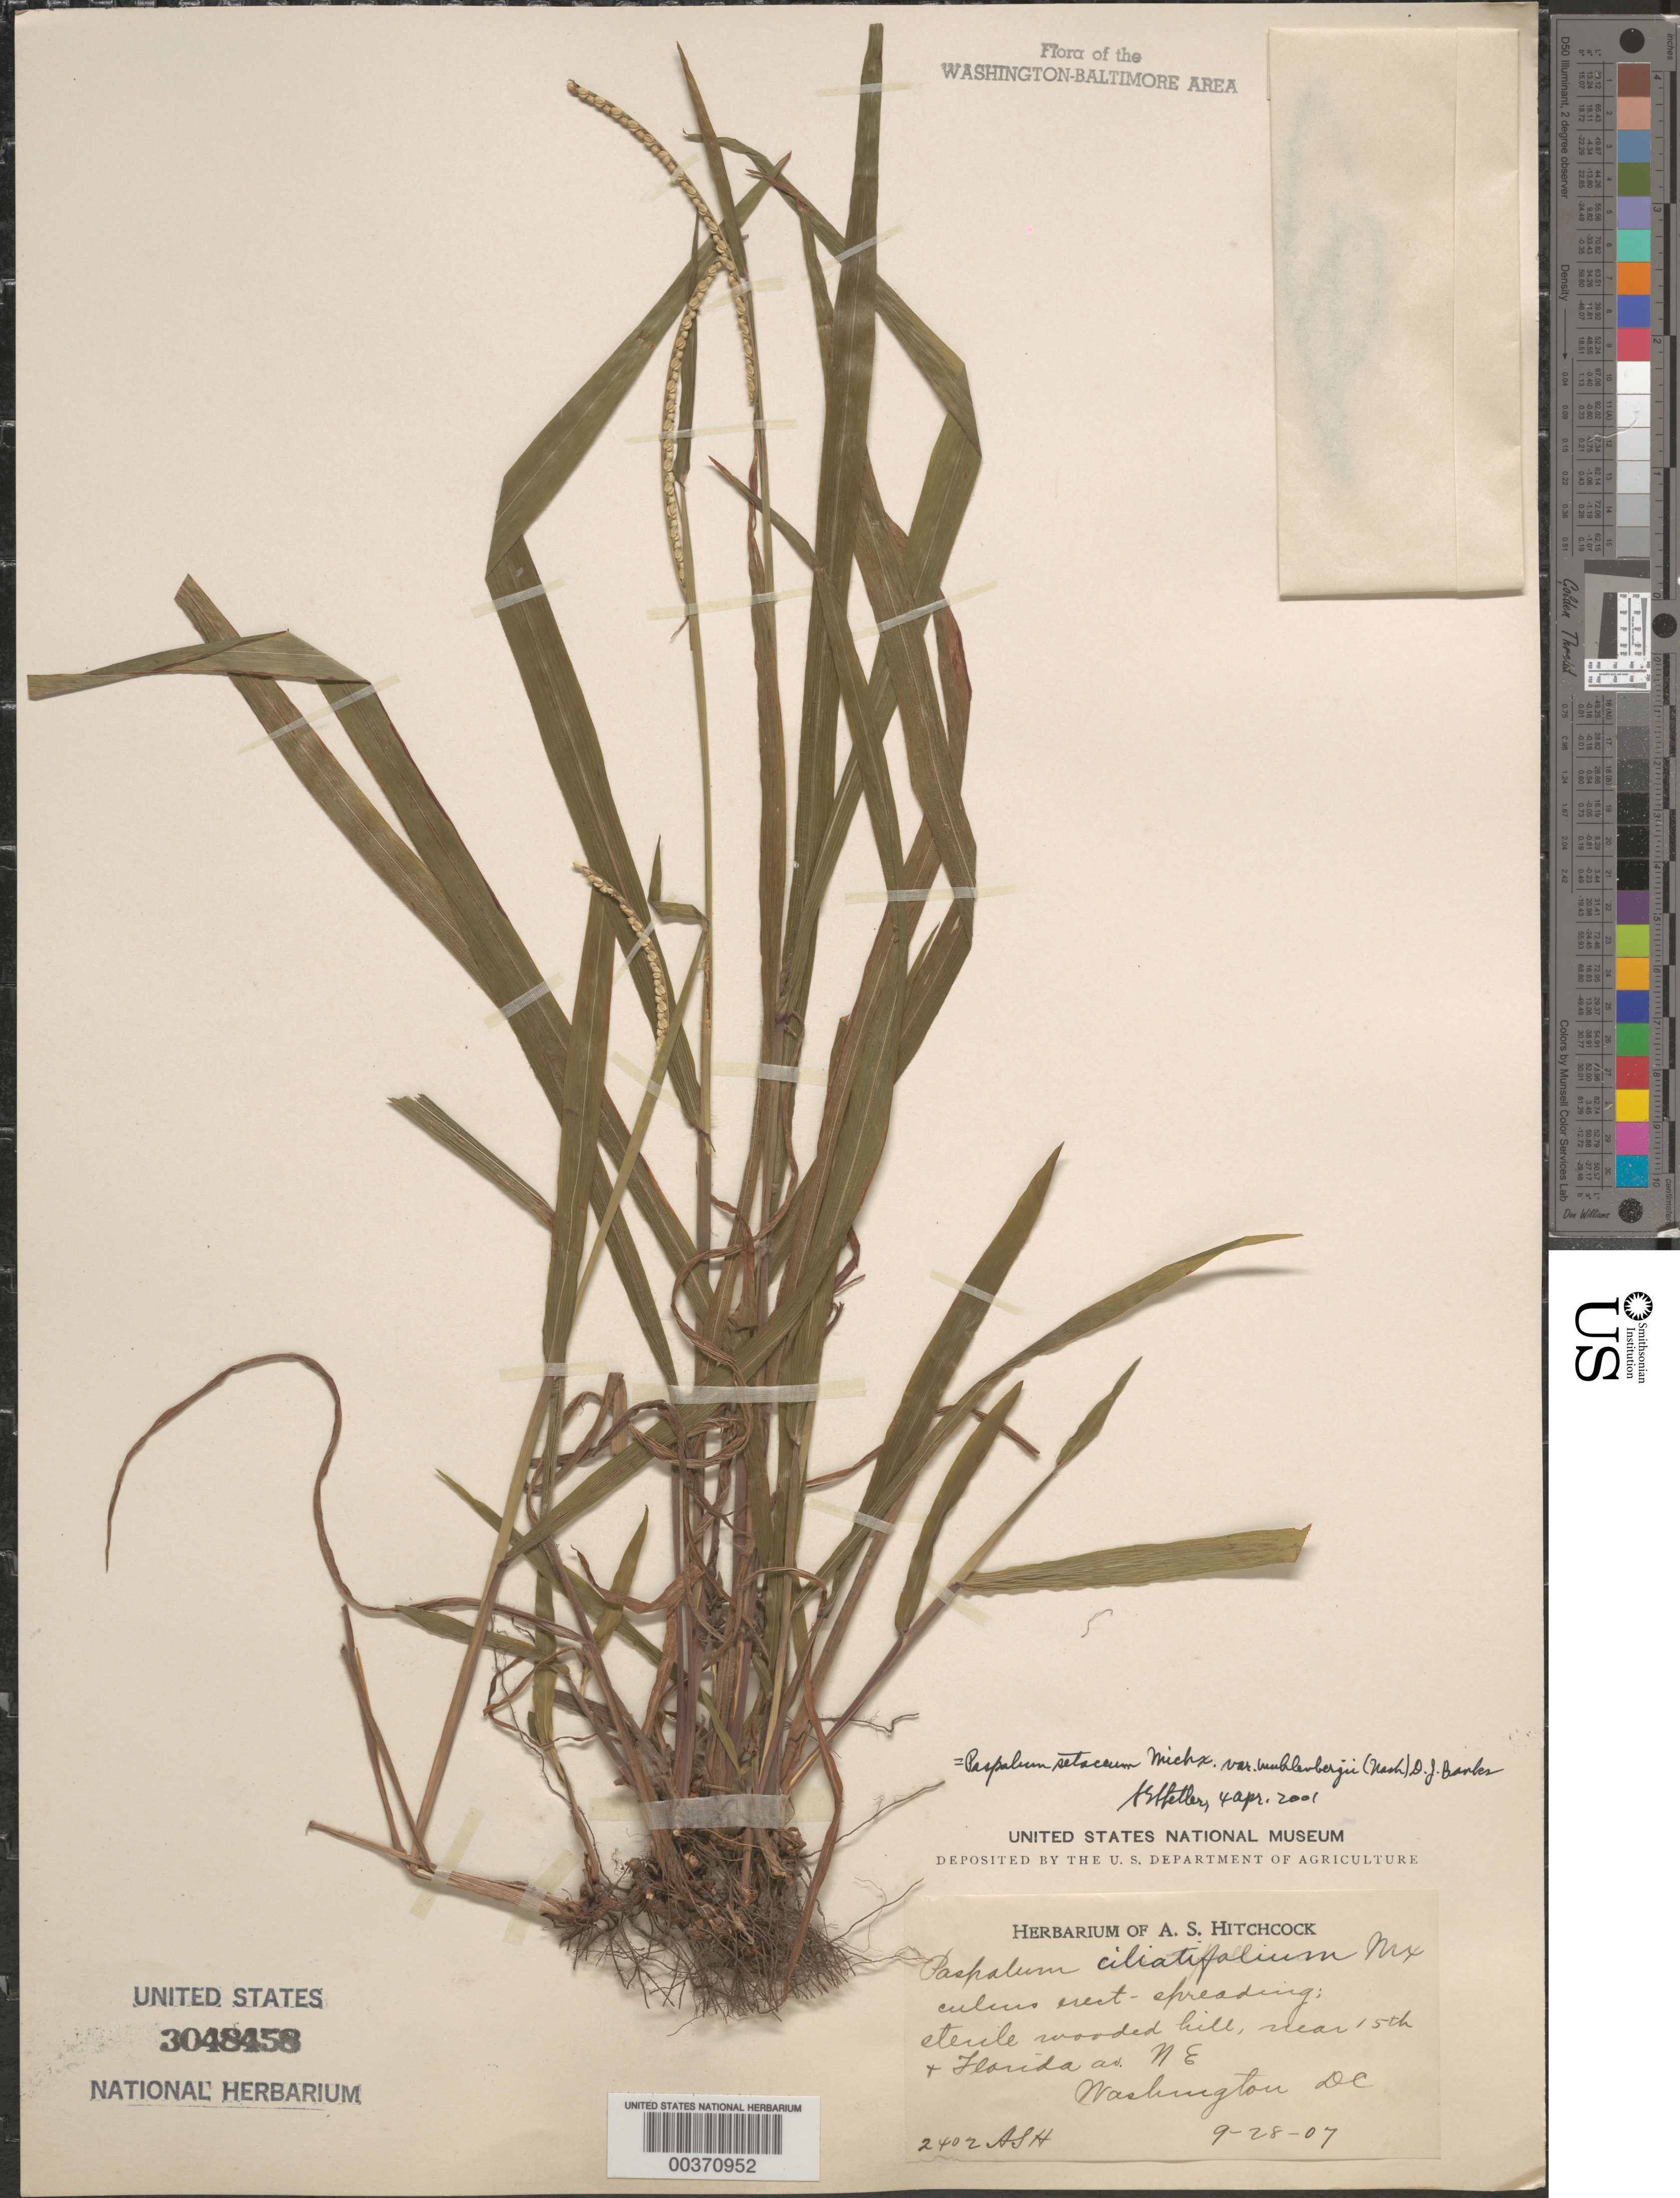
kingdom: Plantae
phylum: Tracheophyta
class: Liliopsida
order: Poales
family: Poaceae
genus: Paspalum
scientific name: Paspalum setaceum var. muhlenbergii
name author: (Nash) D.J. Banks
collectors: A. S. Hitchcock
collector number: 2402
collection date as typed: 28 Sep 1907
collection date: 1907-09-28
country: United States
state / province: District of Columbia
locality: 15th and Florida Avenue vicinity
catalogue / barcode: US 3048458